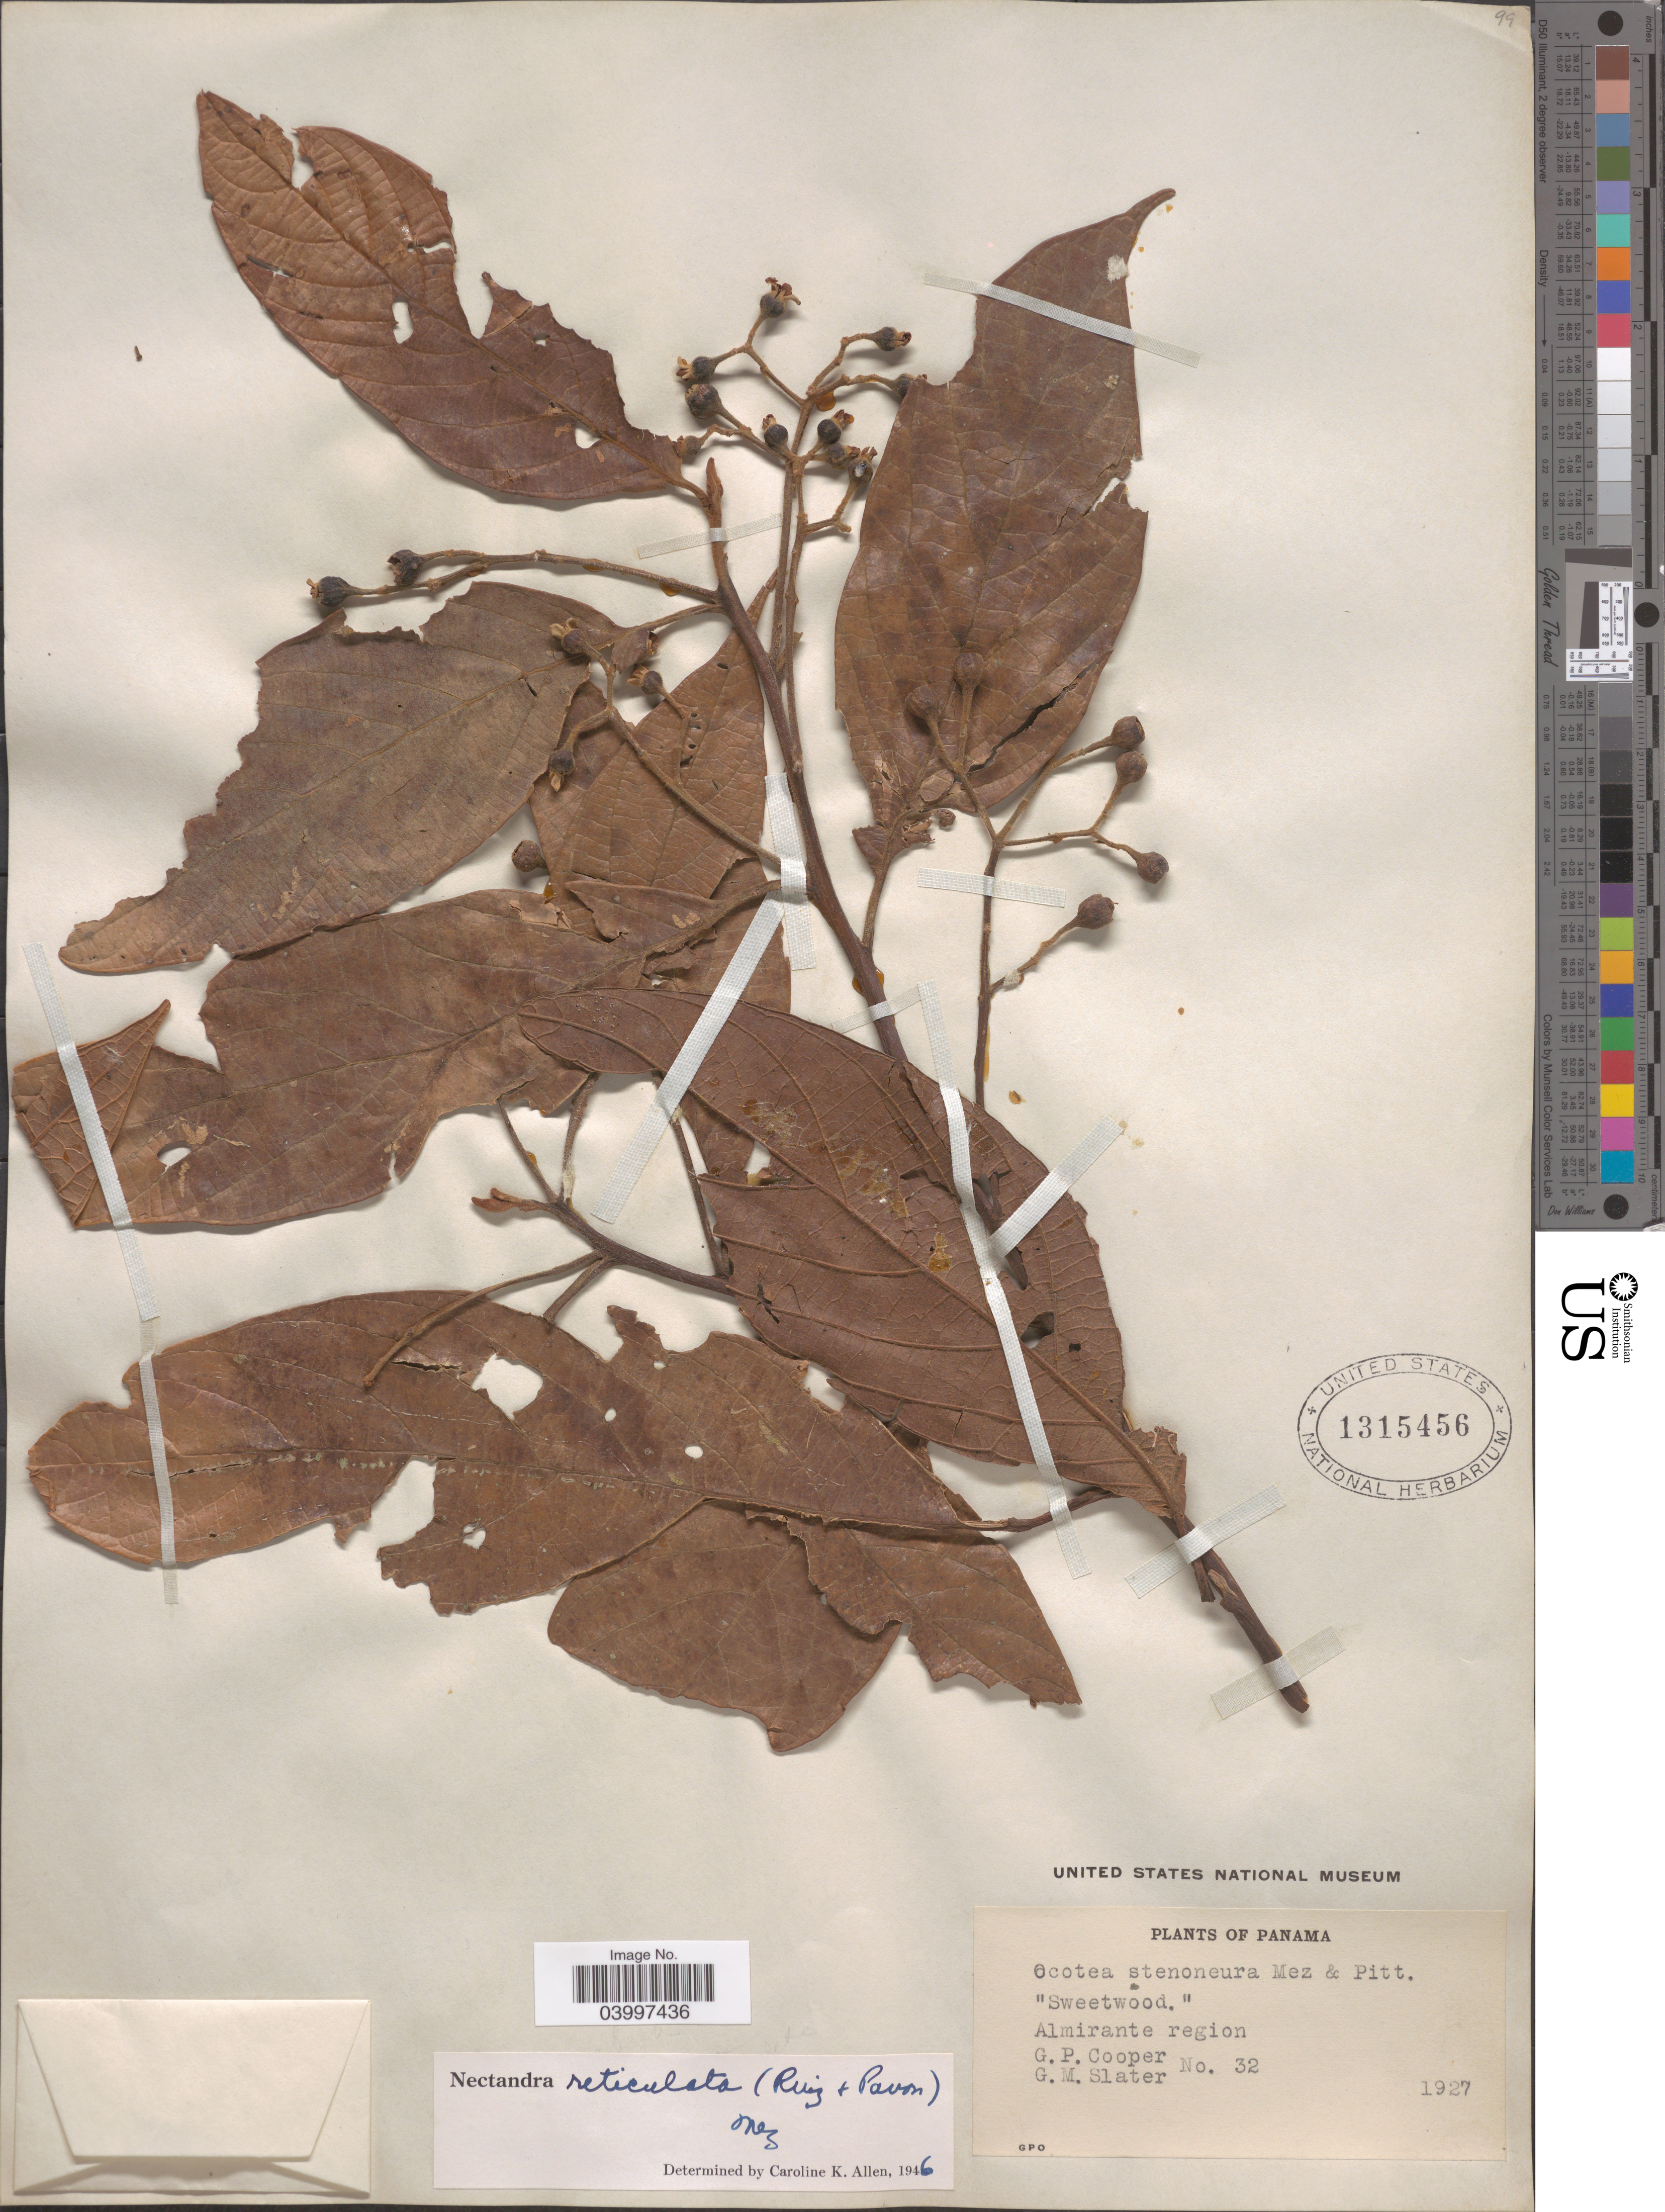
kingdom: Plantae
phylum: Tracheophyta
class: Magnoliopsida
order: Laurales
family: Lauraceae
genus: Nectandra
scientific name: Nectandra reticulata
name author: (Ruiz & Pav.) Mez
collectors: G. Cooper & G. Slater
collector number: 32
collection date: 1927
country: Panama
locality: Almirante region.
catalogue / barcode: US 1315456